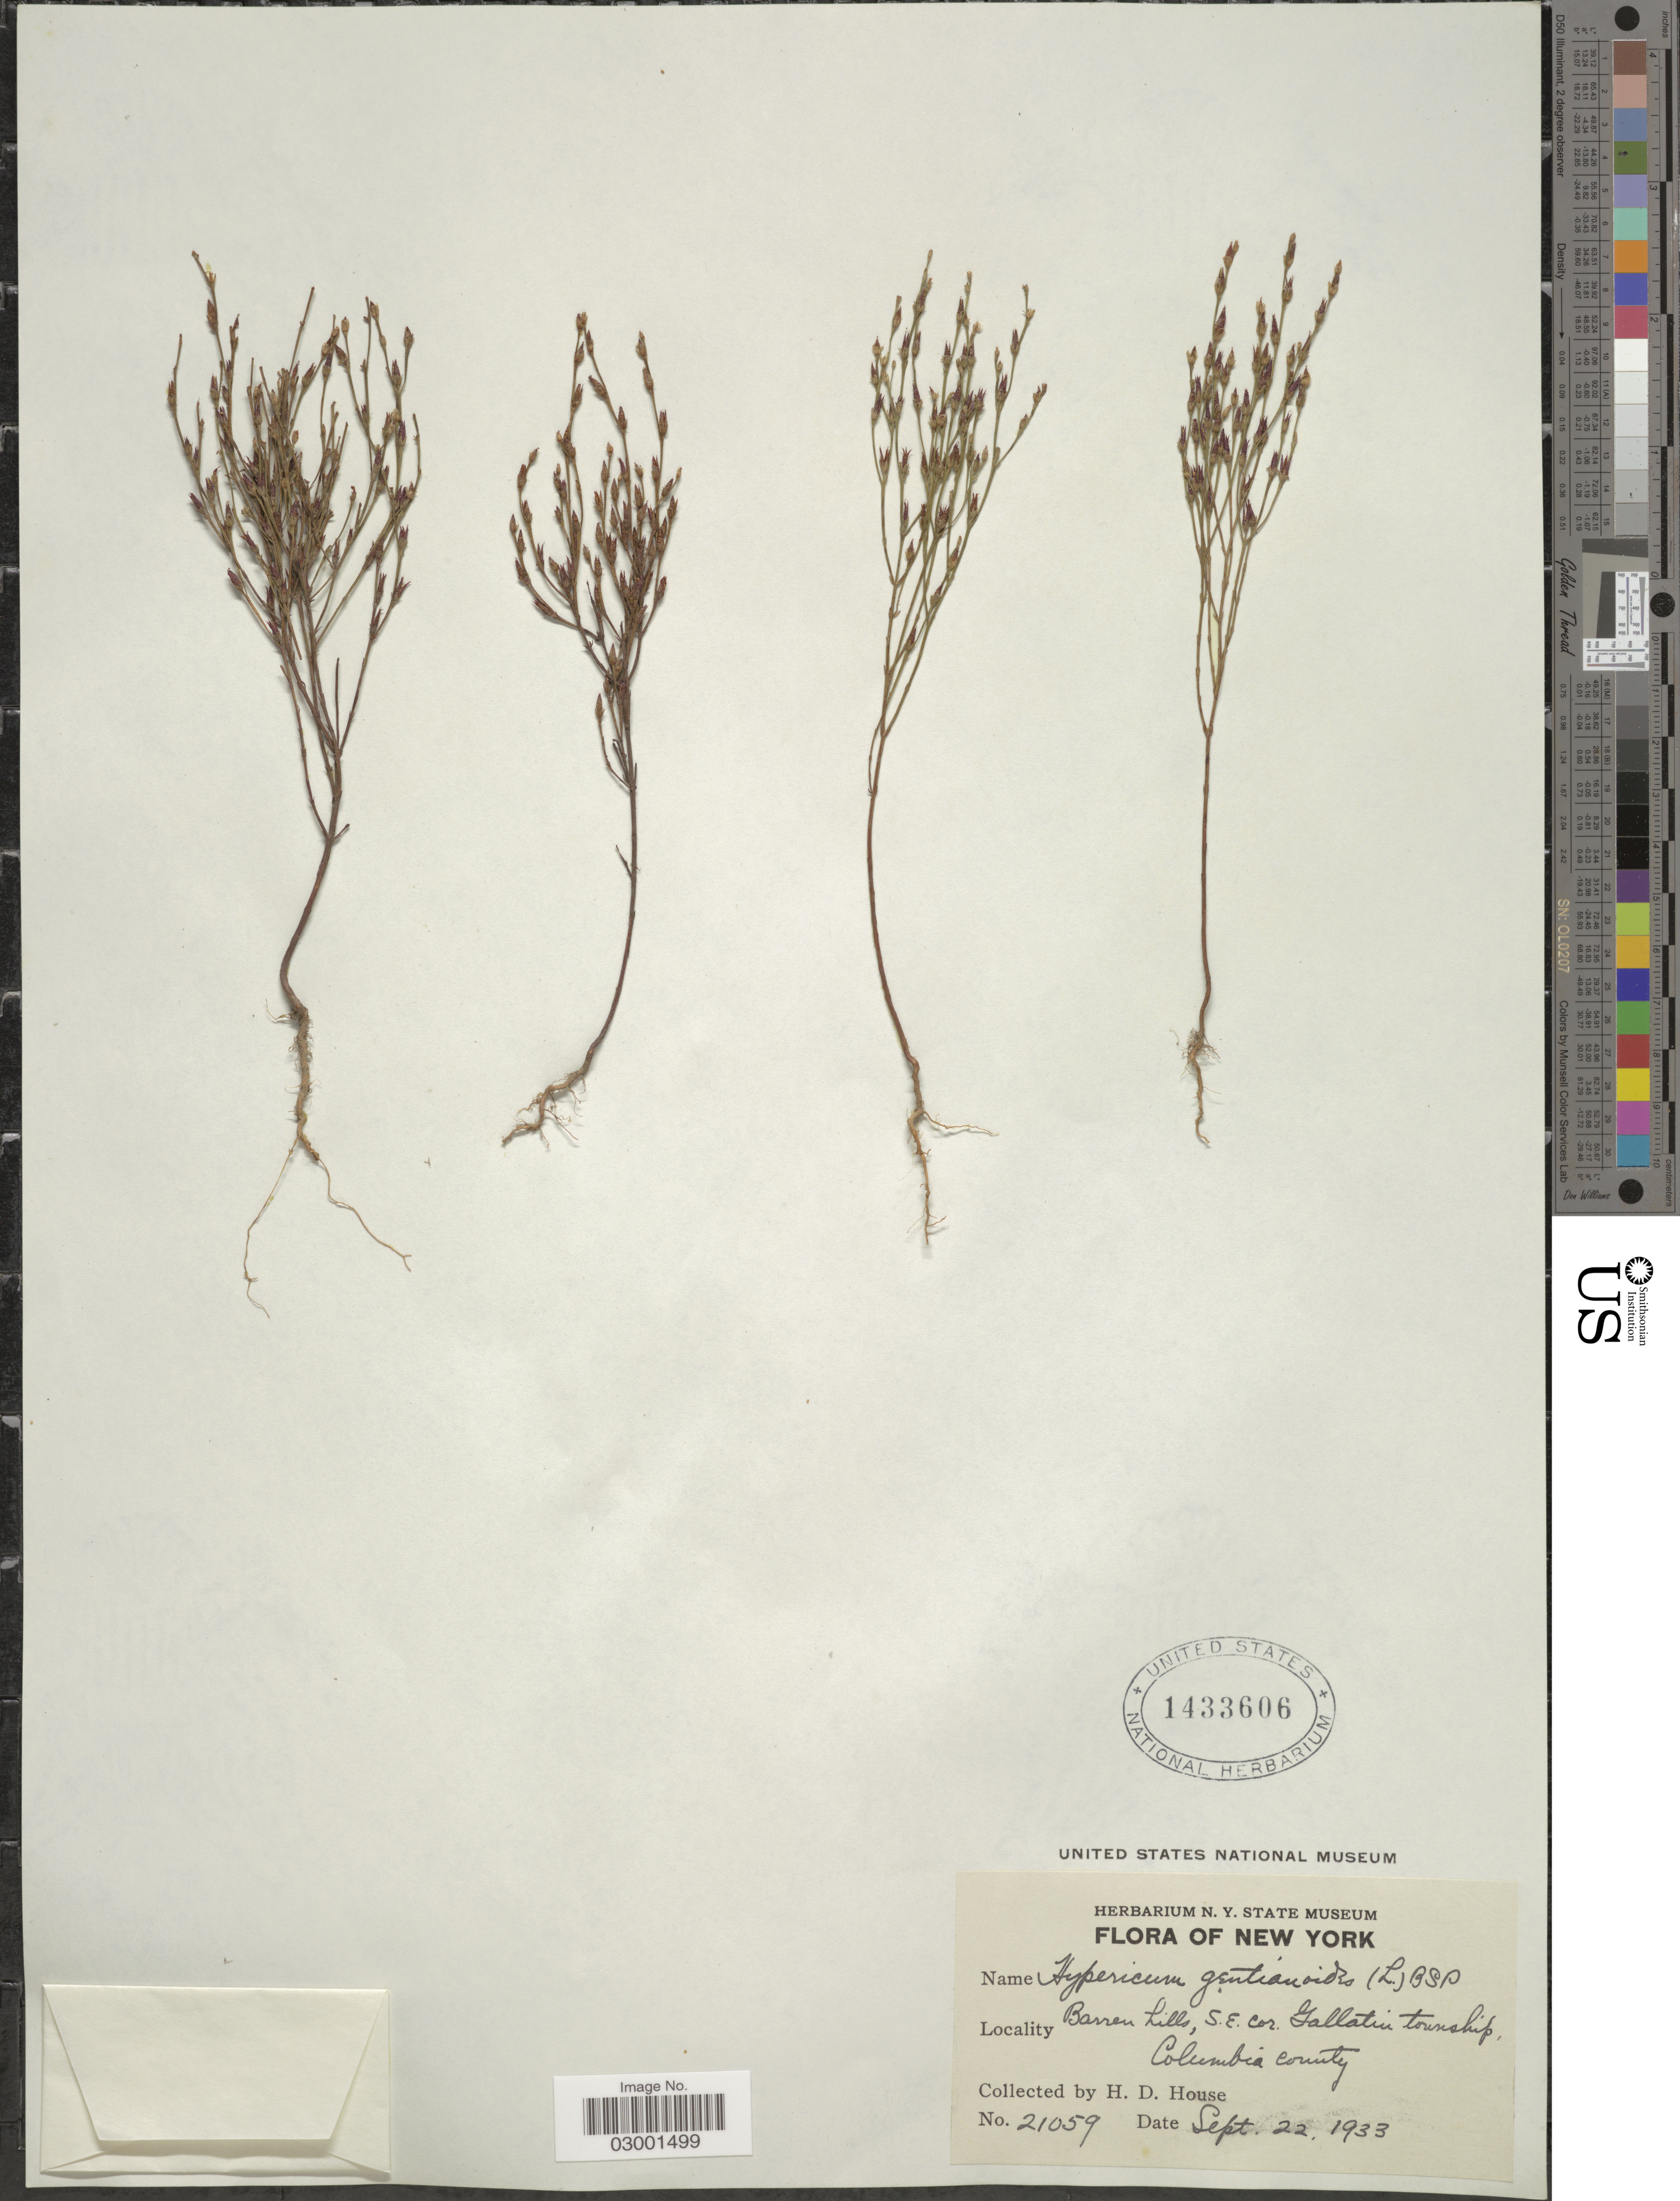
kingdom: Plantae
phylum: Tracheophyta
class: Magnoliopsida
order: Malpighiales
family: Hypericaceae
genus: Hypericum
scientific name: Hypericum gentianoides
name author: (L.) Britton, Stearns & Poggenb.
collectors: H. D. House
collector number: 21059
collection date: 1933-09-22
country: United States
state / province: New York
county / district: Columbia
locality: Barren hills, S. E. cor. Gallatin township, Columbia County.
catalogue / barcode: US 1433606